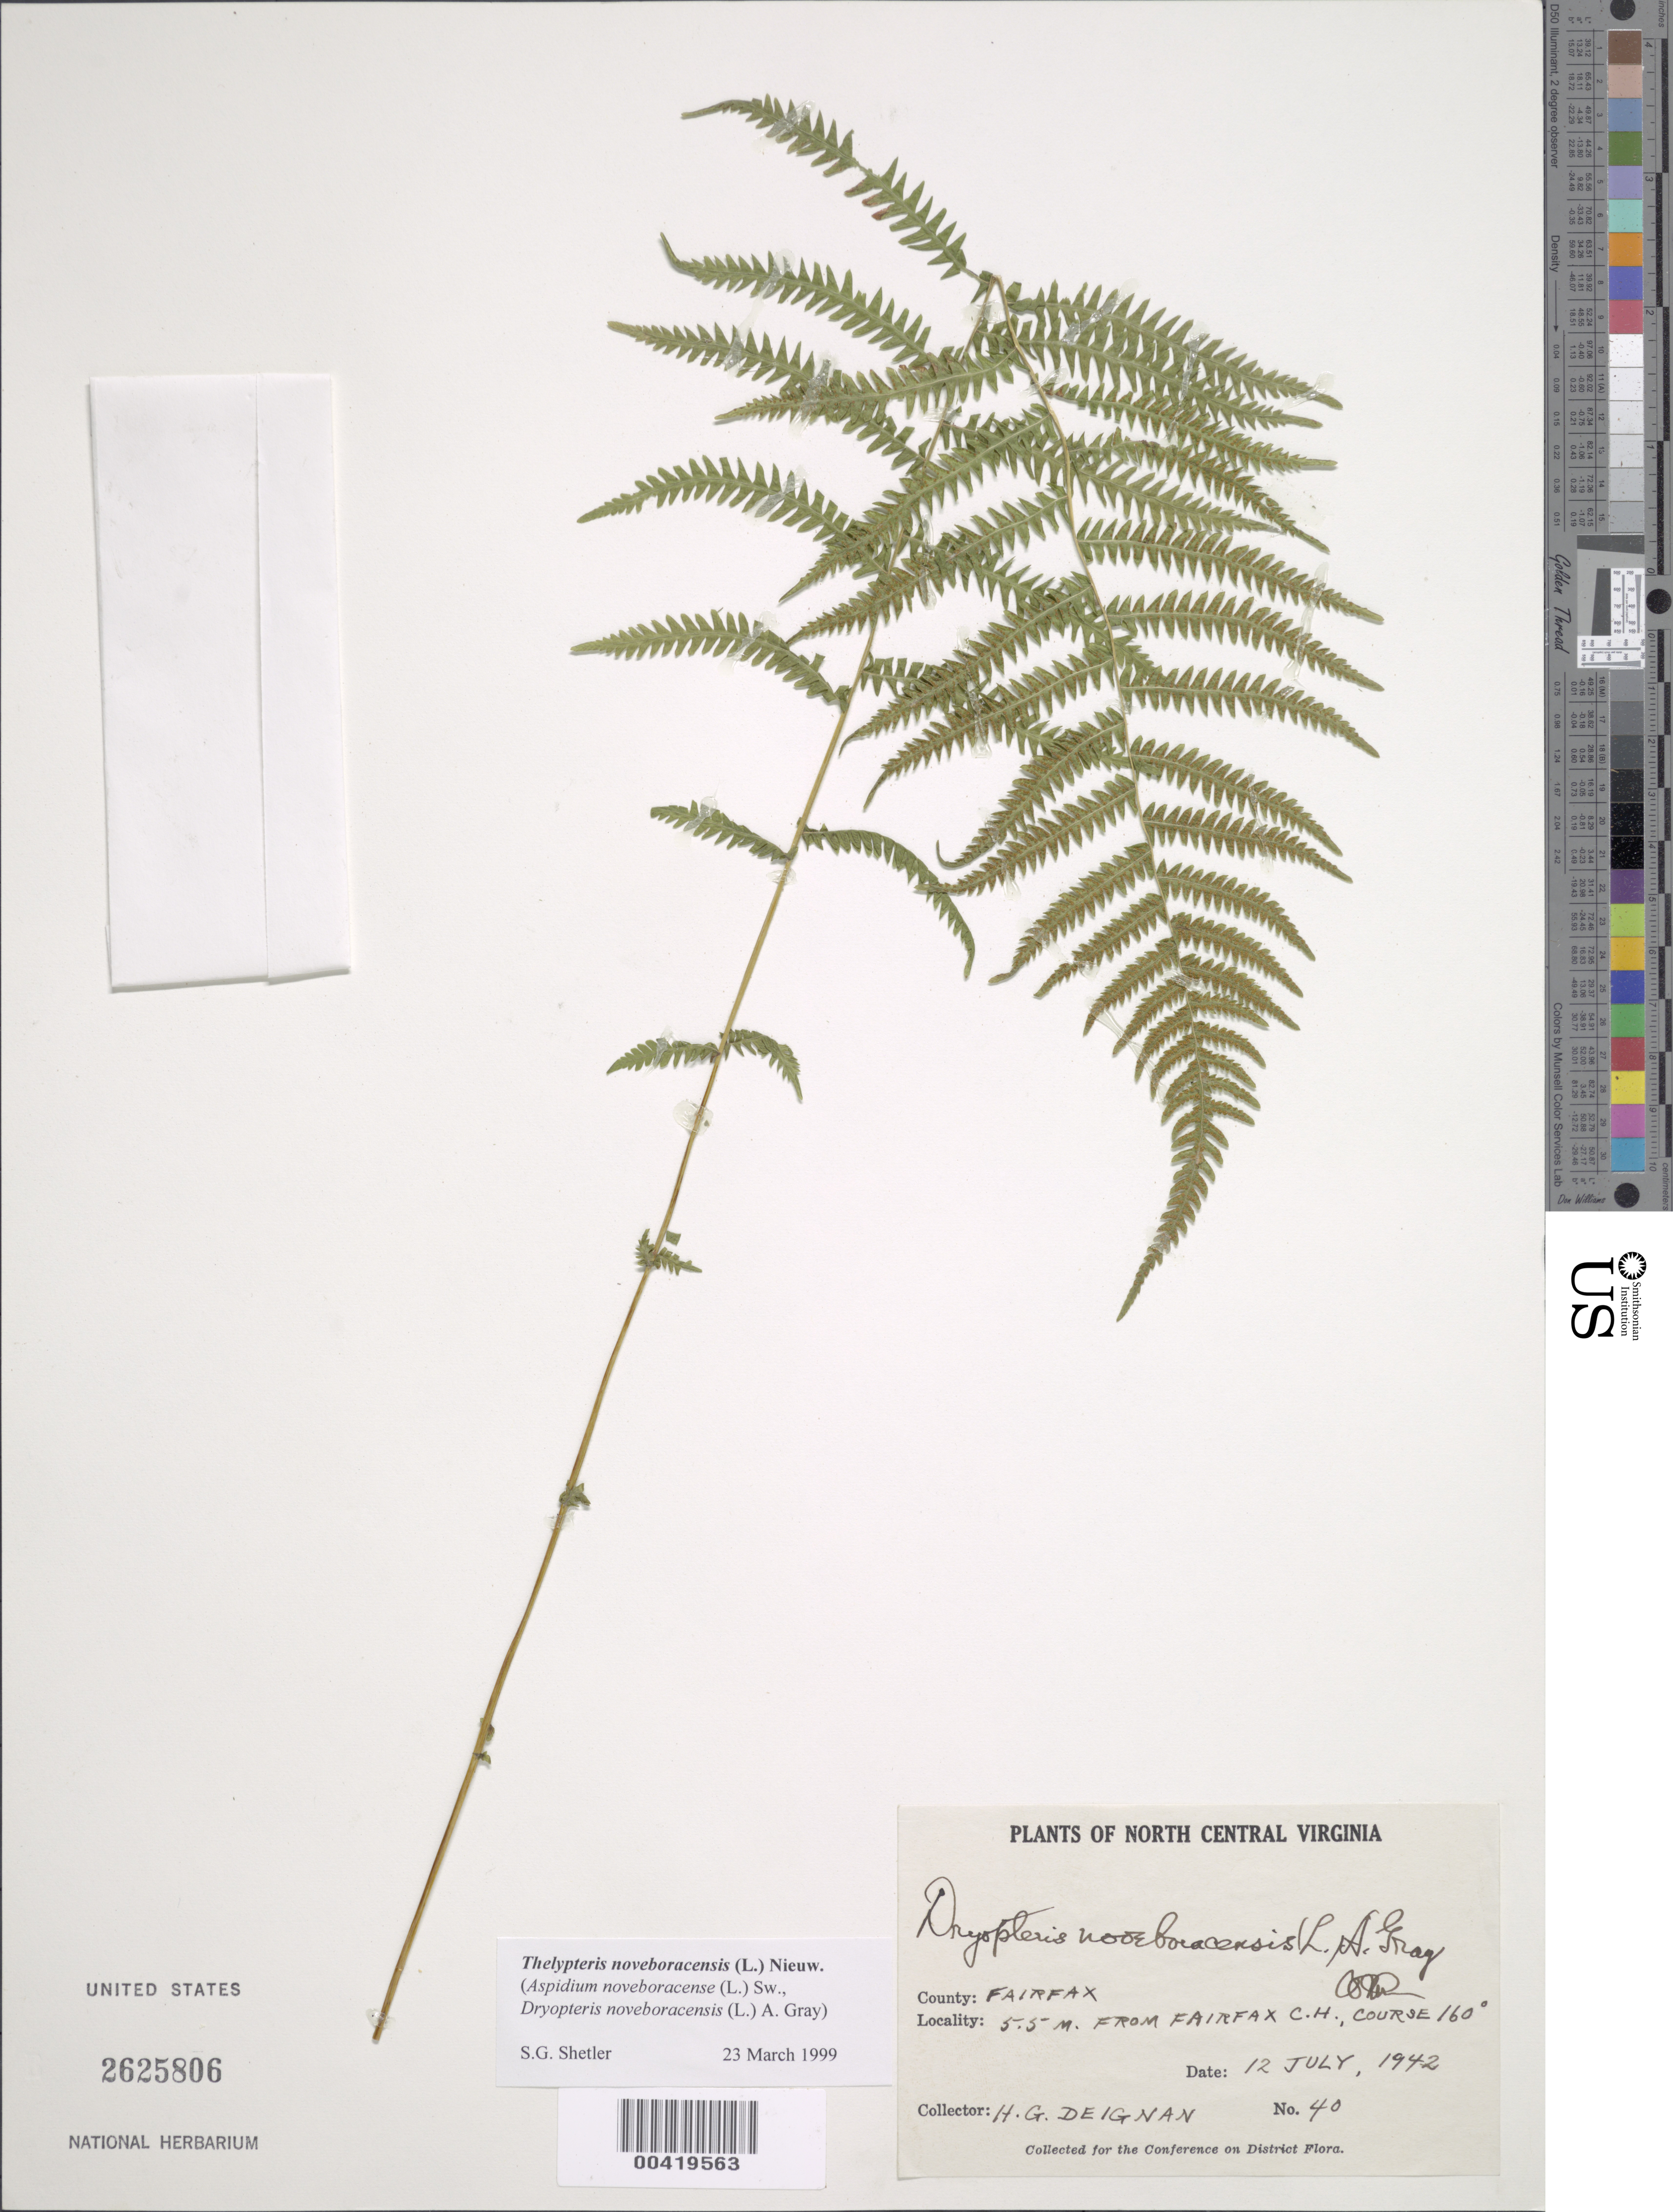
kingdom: Plantae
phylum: Tracheophyta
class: Polypodiopsida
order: Polypodiales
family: Thelypteridaceae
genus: Parathelypteris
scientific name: Parathelypteris noveboracensis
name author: (L.) Ching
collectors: H. Deignan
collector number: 40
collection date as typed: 12 Jul 1942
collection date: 1942-07-12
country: United States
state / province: Virginia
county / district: Fairfax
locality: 5.5 mi from Fairfax Courthouse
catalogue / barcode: US 2625806